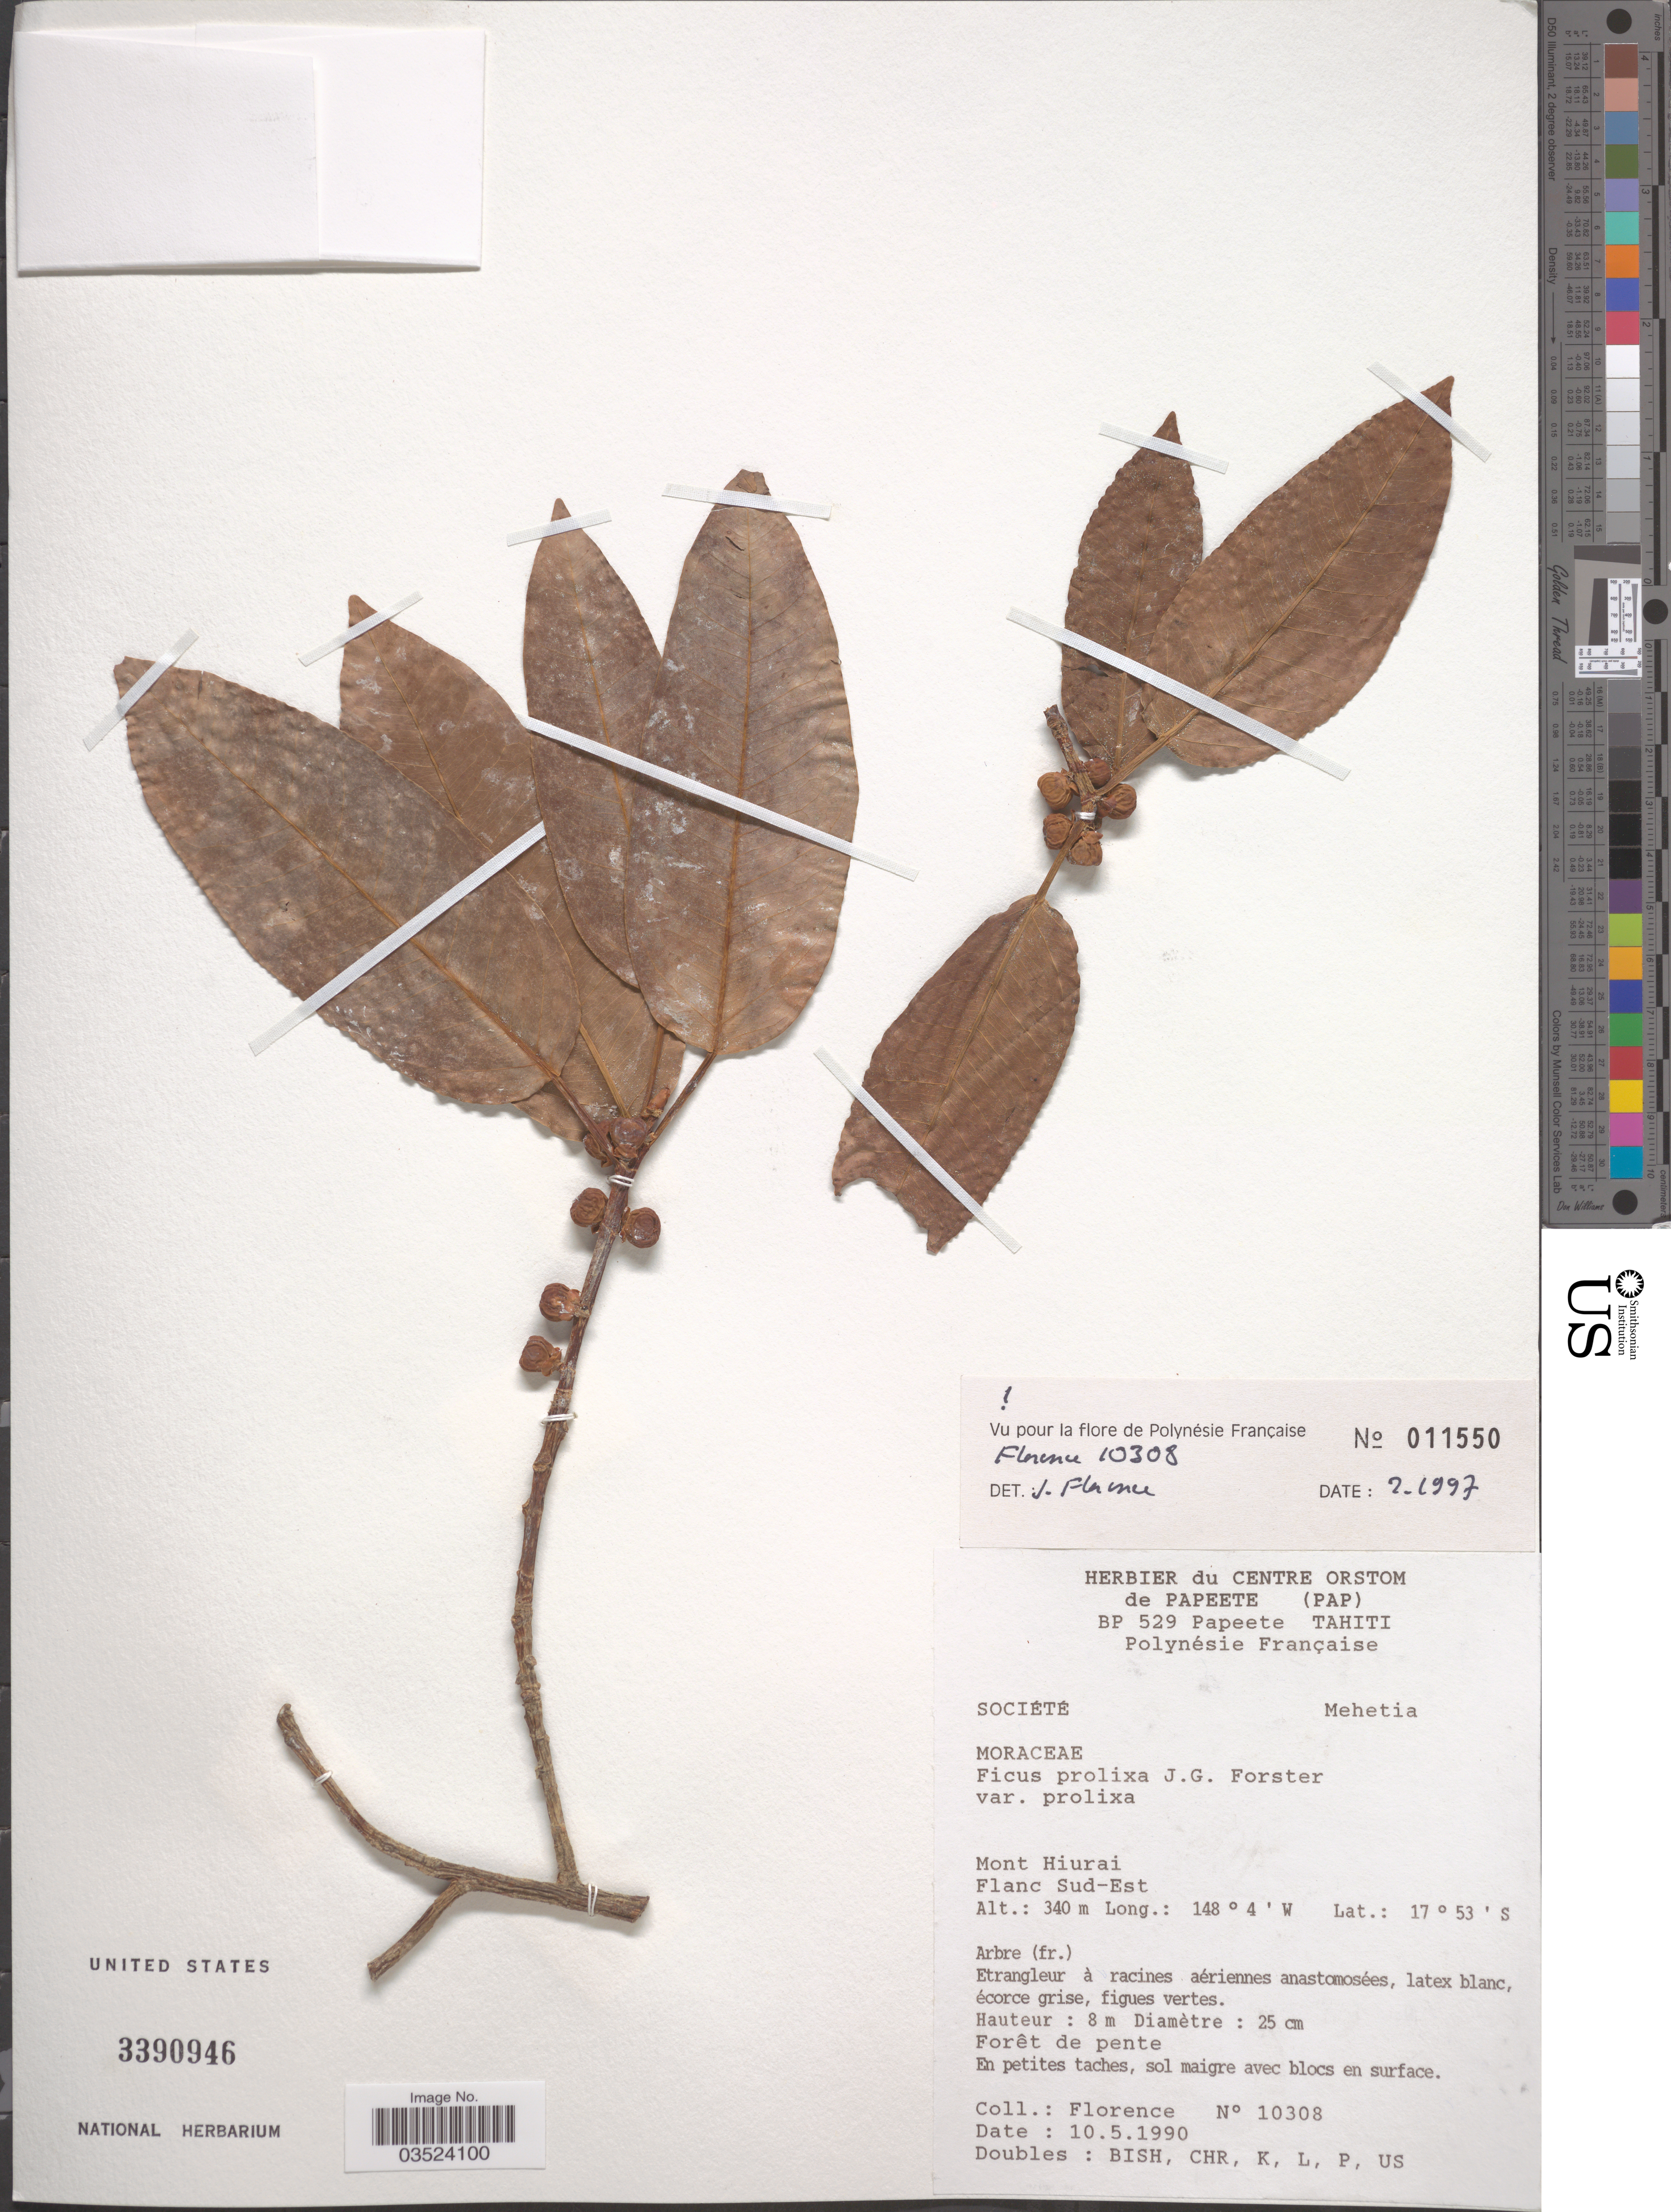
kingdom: Plantae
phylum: Tracheophyta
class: Magnoliopsida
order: Rosales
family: Moraceae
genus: Ficus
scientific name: Ficus prolixa var. prolixa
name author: G. Forst.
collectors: -. Florence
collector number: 10308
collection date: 1990-05-10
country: French Polynesia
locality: Société. Mehetia. Mont Hiurai. Flanc Sud-Est.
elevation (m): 340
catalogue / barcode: US 3390946